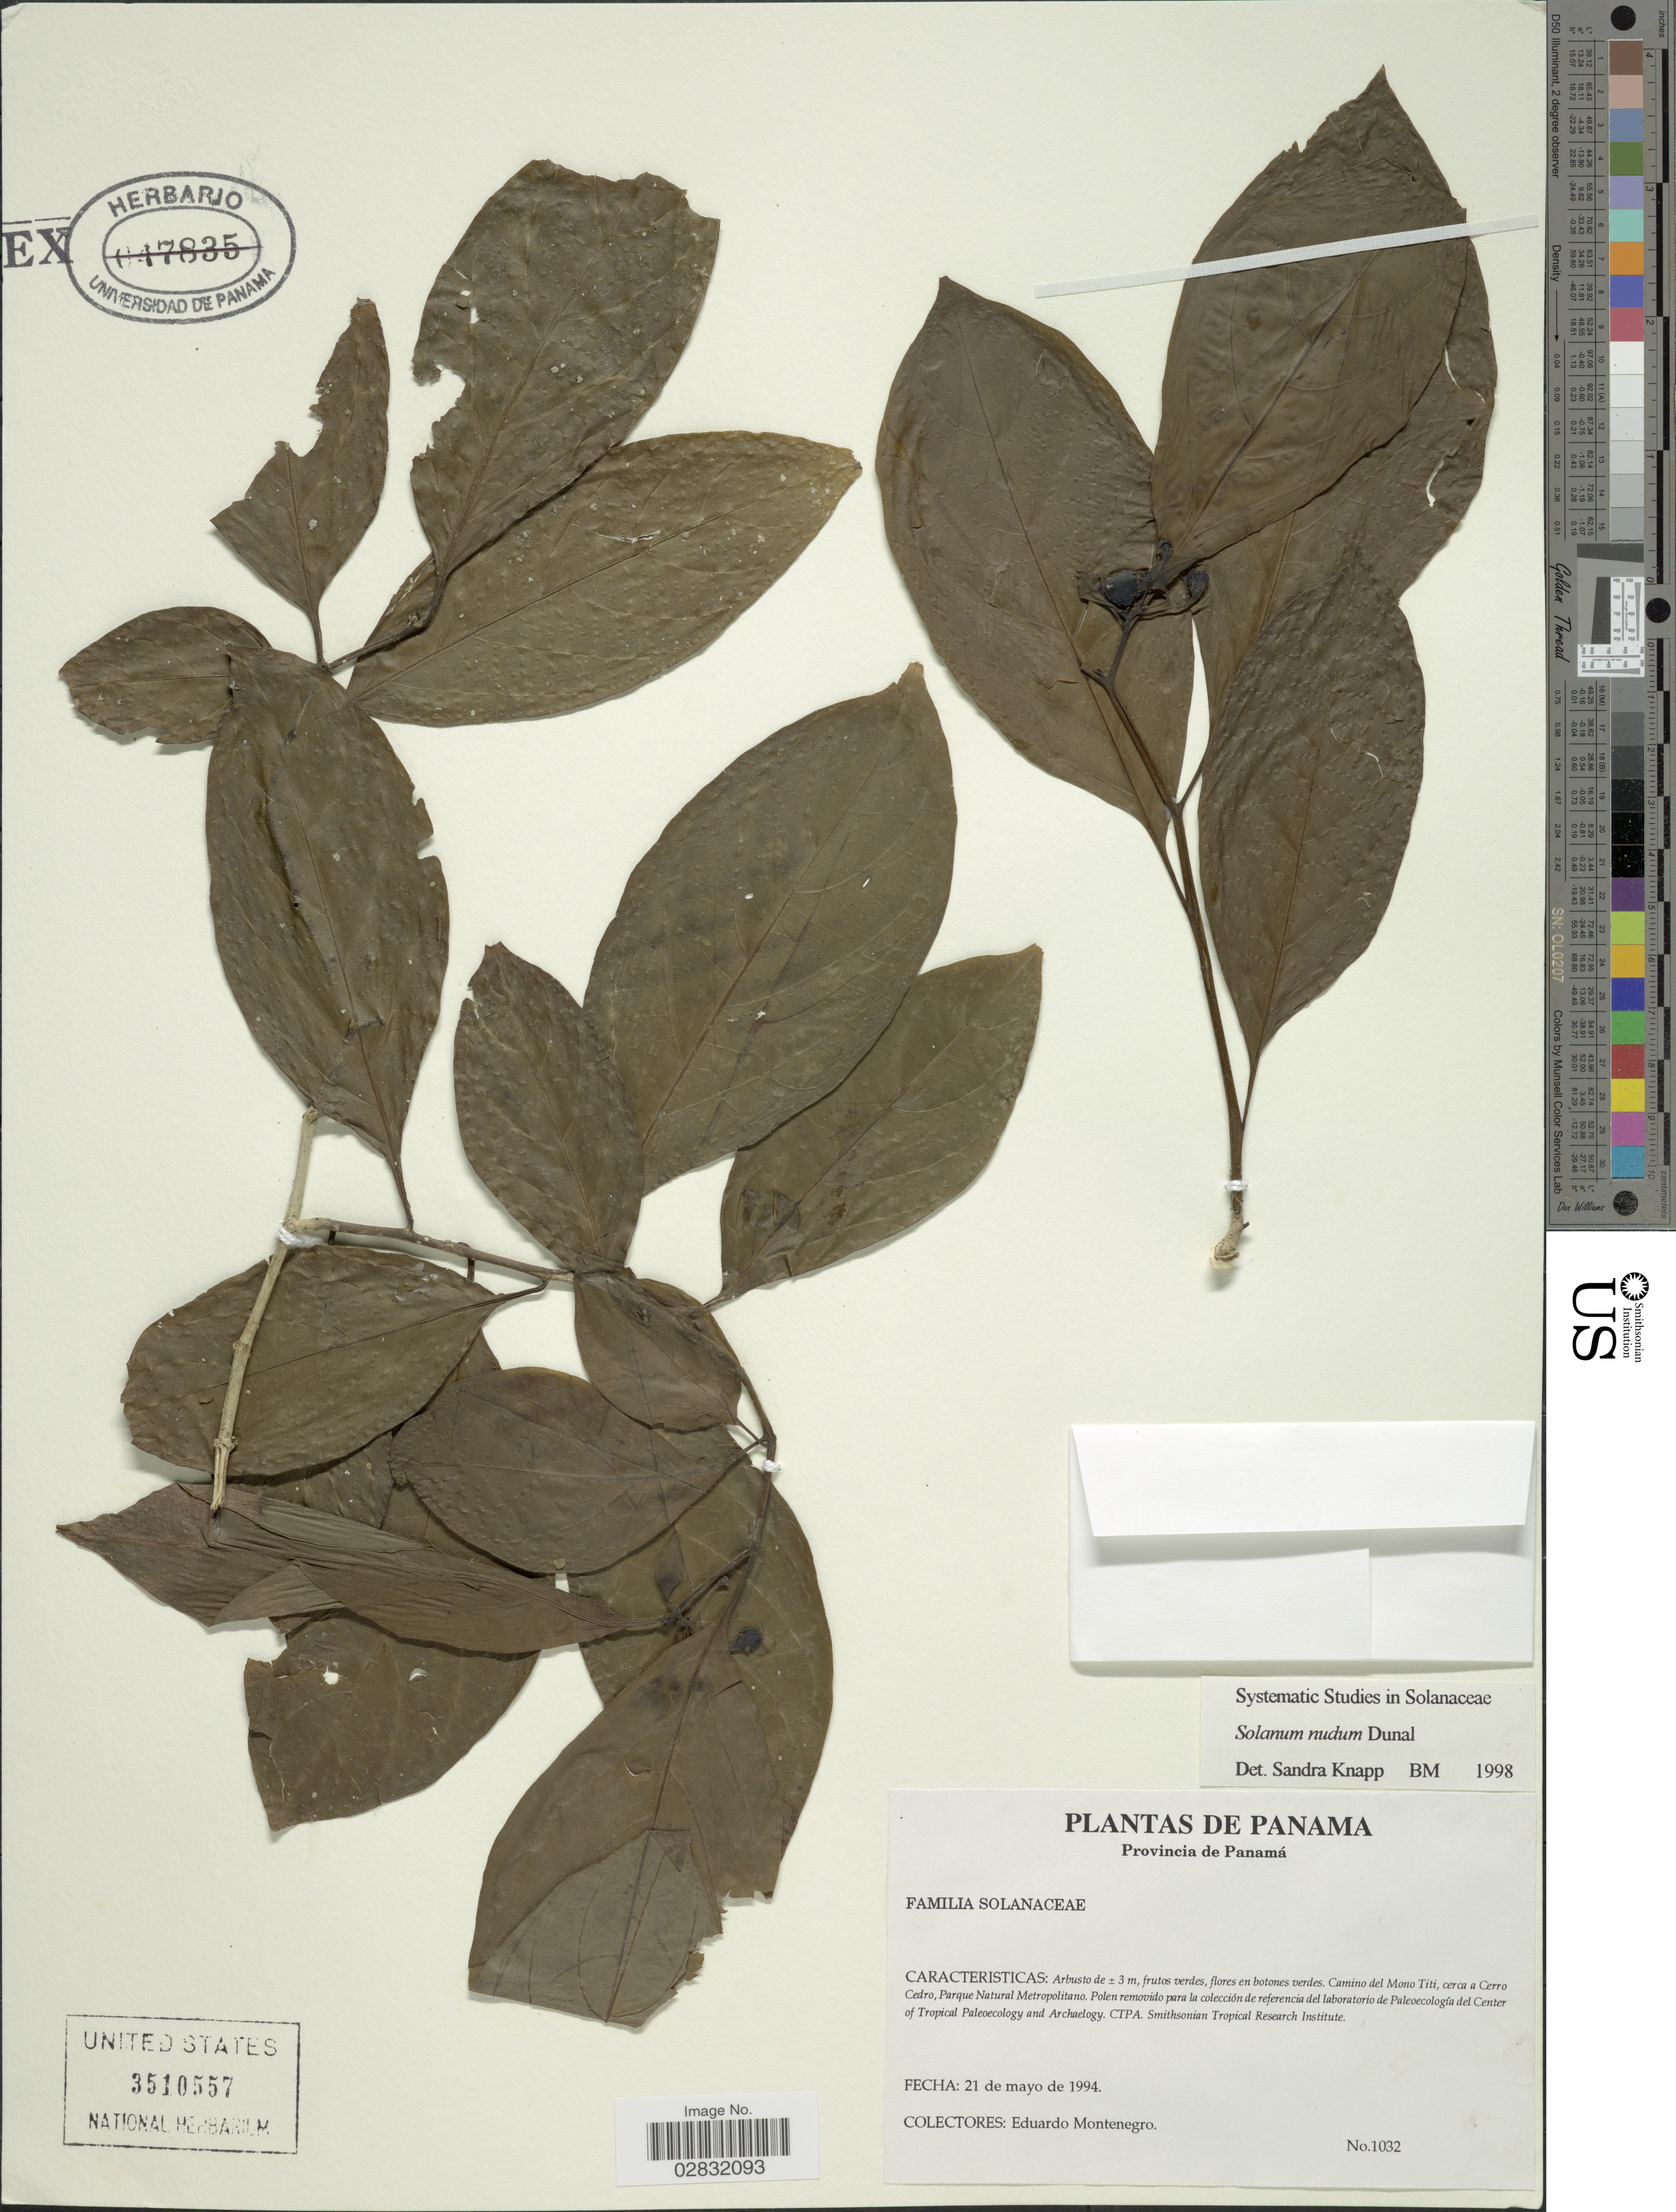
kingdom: Plantae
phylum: Tracheophyta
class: Magnoliopsida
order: Solanales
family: Solanaceae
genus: Solanum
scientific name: Solanum nudum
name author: Humb. & Bonpl. ex Dunal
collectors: E. Montenegro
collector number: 1032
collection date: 1994-05-21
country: Panama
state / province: Panamá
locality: Provincia de Panamá, Caracteristicas: Camino del Mono Titi, cerca a Cerro Cedro, Parque Natural Metropolitano.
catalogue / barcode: US 3510557